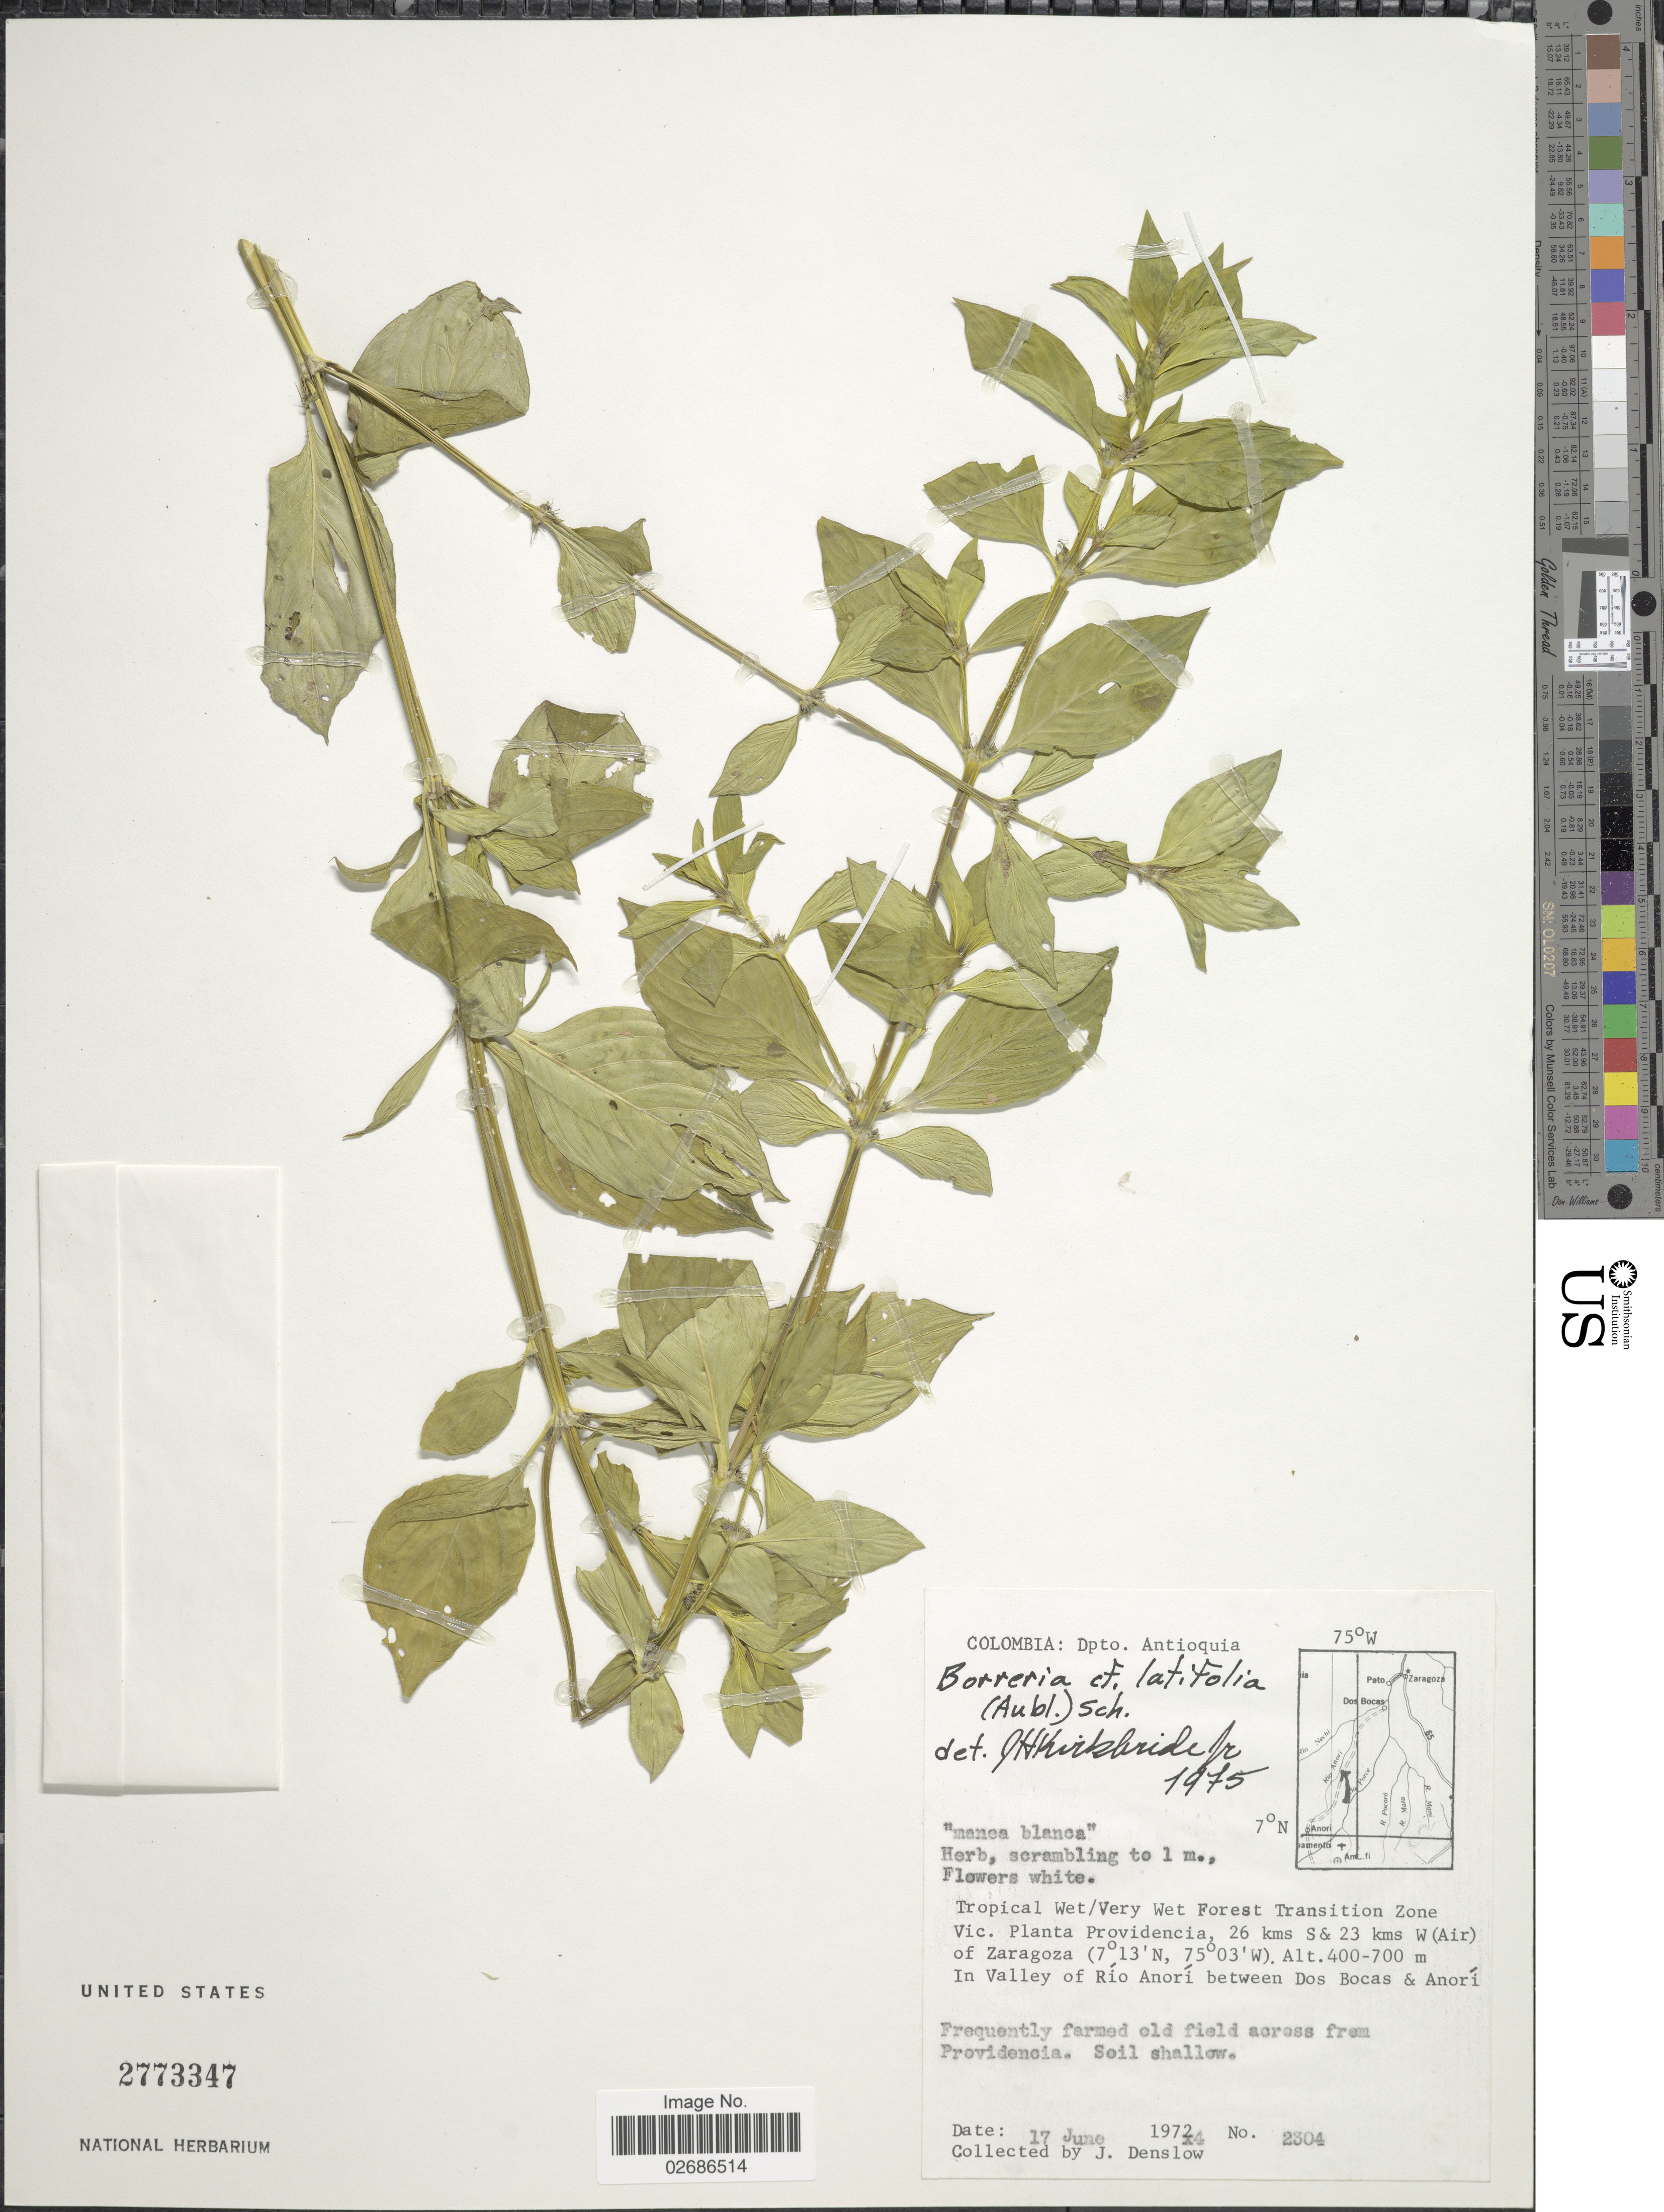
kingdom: Plantae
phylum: Tracheophyta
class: Magnoliopsida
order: Gentianales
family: Rubiaceae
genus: Borreria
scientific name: Borreria latifolia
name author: (Aubl.) K. Schum.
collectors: J. Denslow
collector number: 2304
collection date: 1972-06-17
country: Colombia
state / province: Antioquia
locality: Dpto. Antioquia, Tropical Wet/Very Wet Forest Transition Zone Vic. Planta Providencia, 26 kms S & 23 kms W (air) of Zaragoza, In Valley of Rio Anori between Dos Bocas & Anori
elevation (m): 400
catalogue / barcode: US 2773347